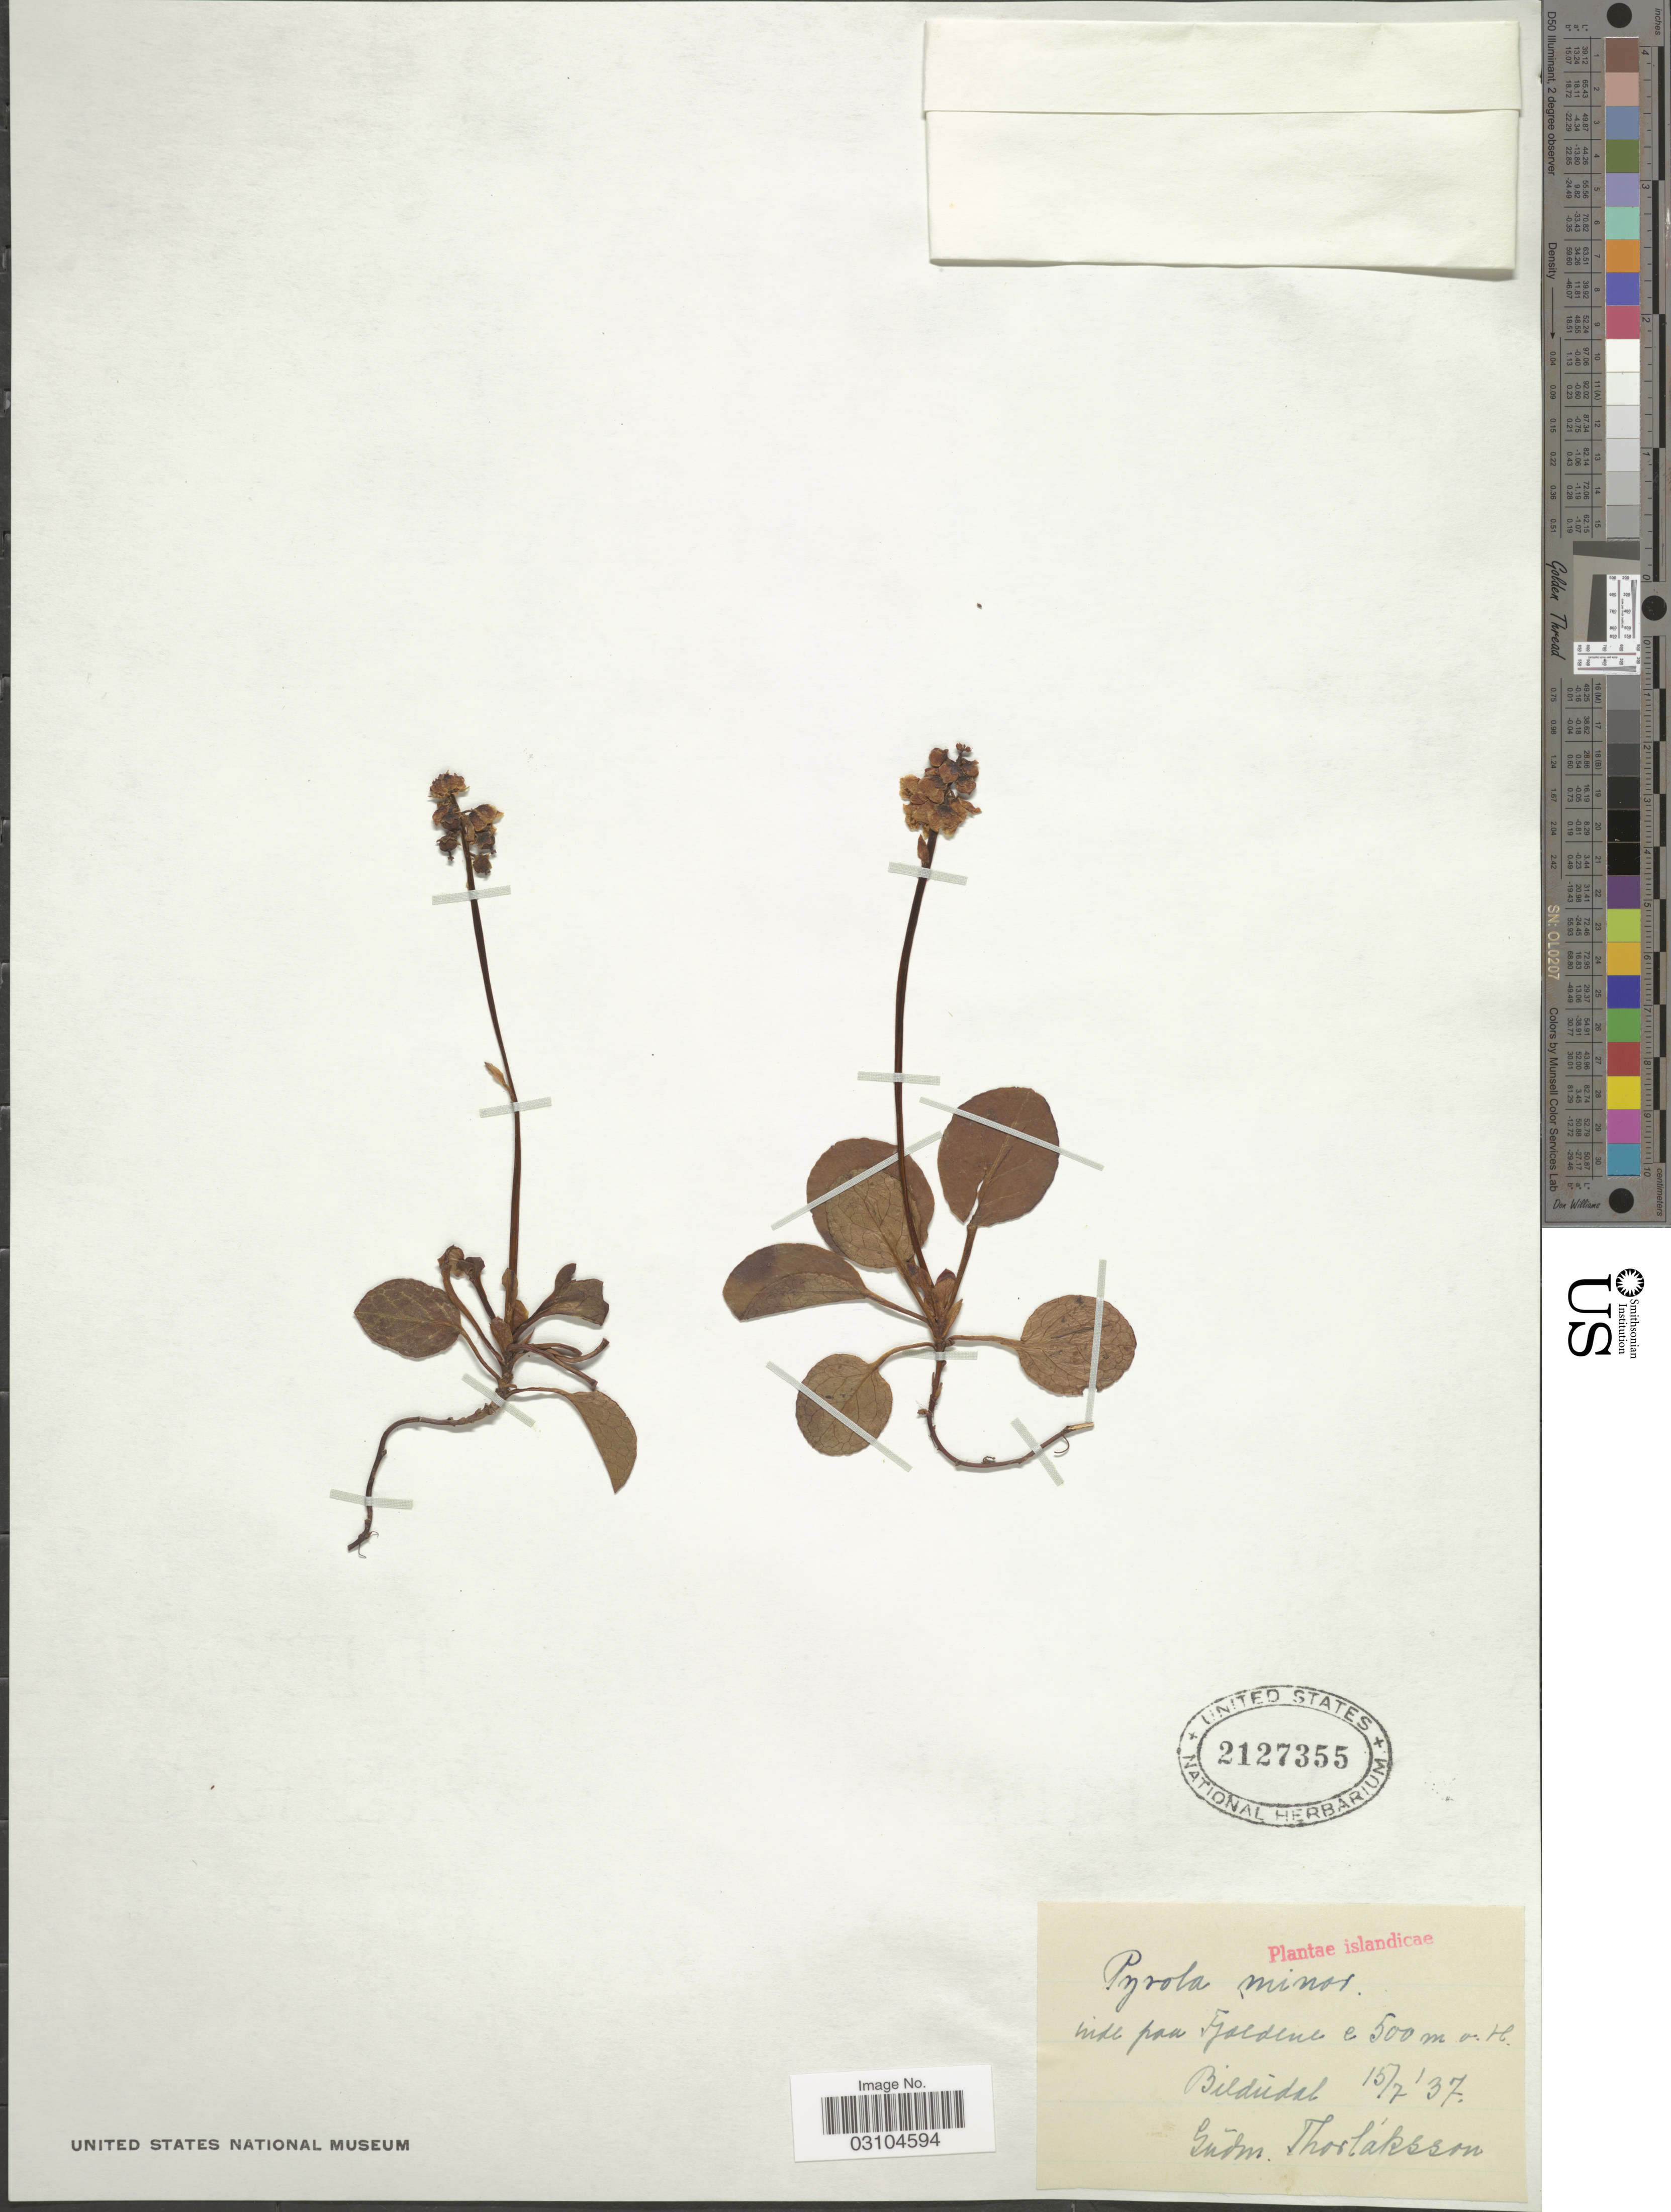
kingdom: Plantae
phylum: Tracheophyta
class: Magnoliopsida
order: Ericales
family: Ericaceae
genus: Pyrola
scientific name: Pyrola minor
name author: L.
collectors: G. Thorlaksson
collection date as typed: Transcribed d/m/y: 15/7/37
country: Iceland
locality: Islandicae. Bildùdal.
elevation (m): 500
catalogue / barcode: US 2127355